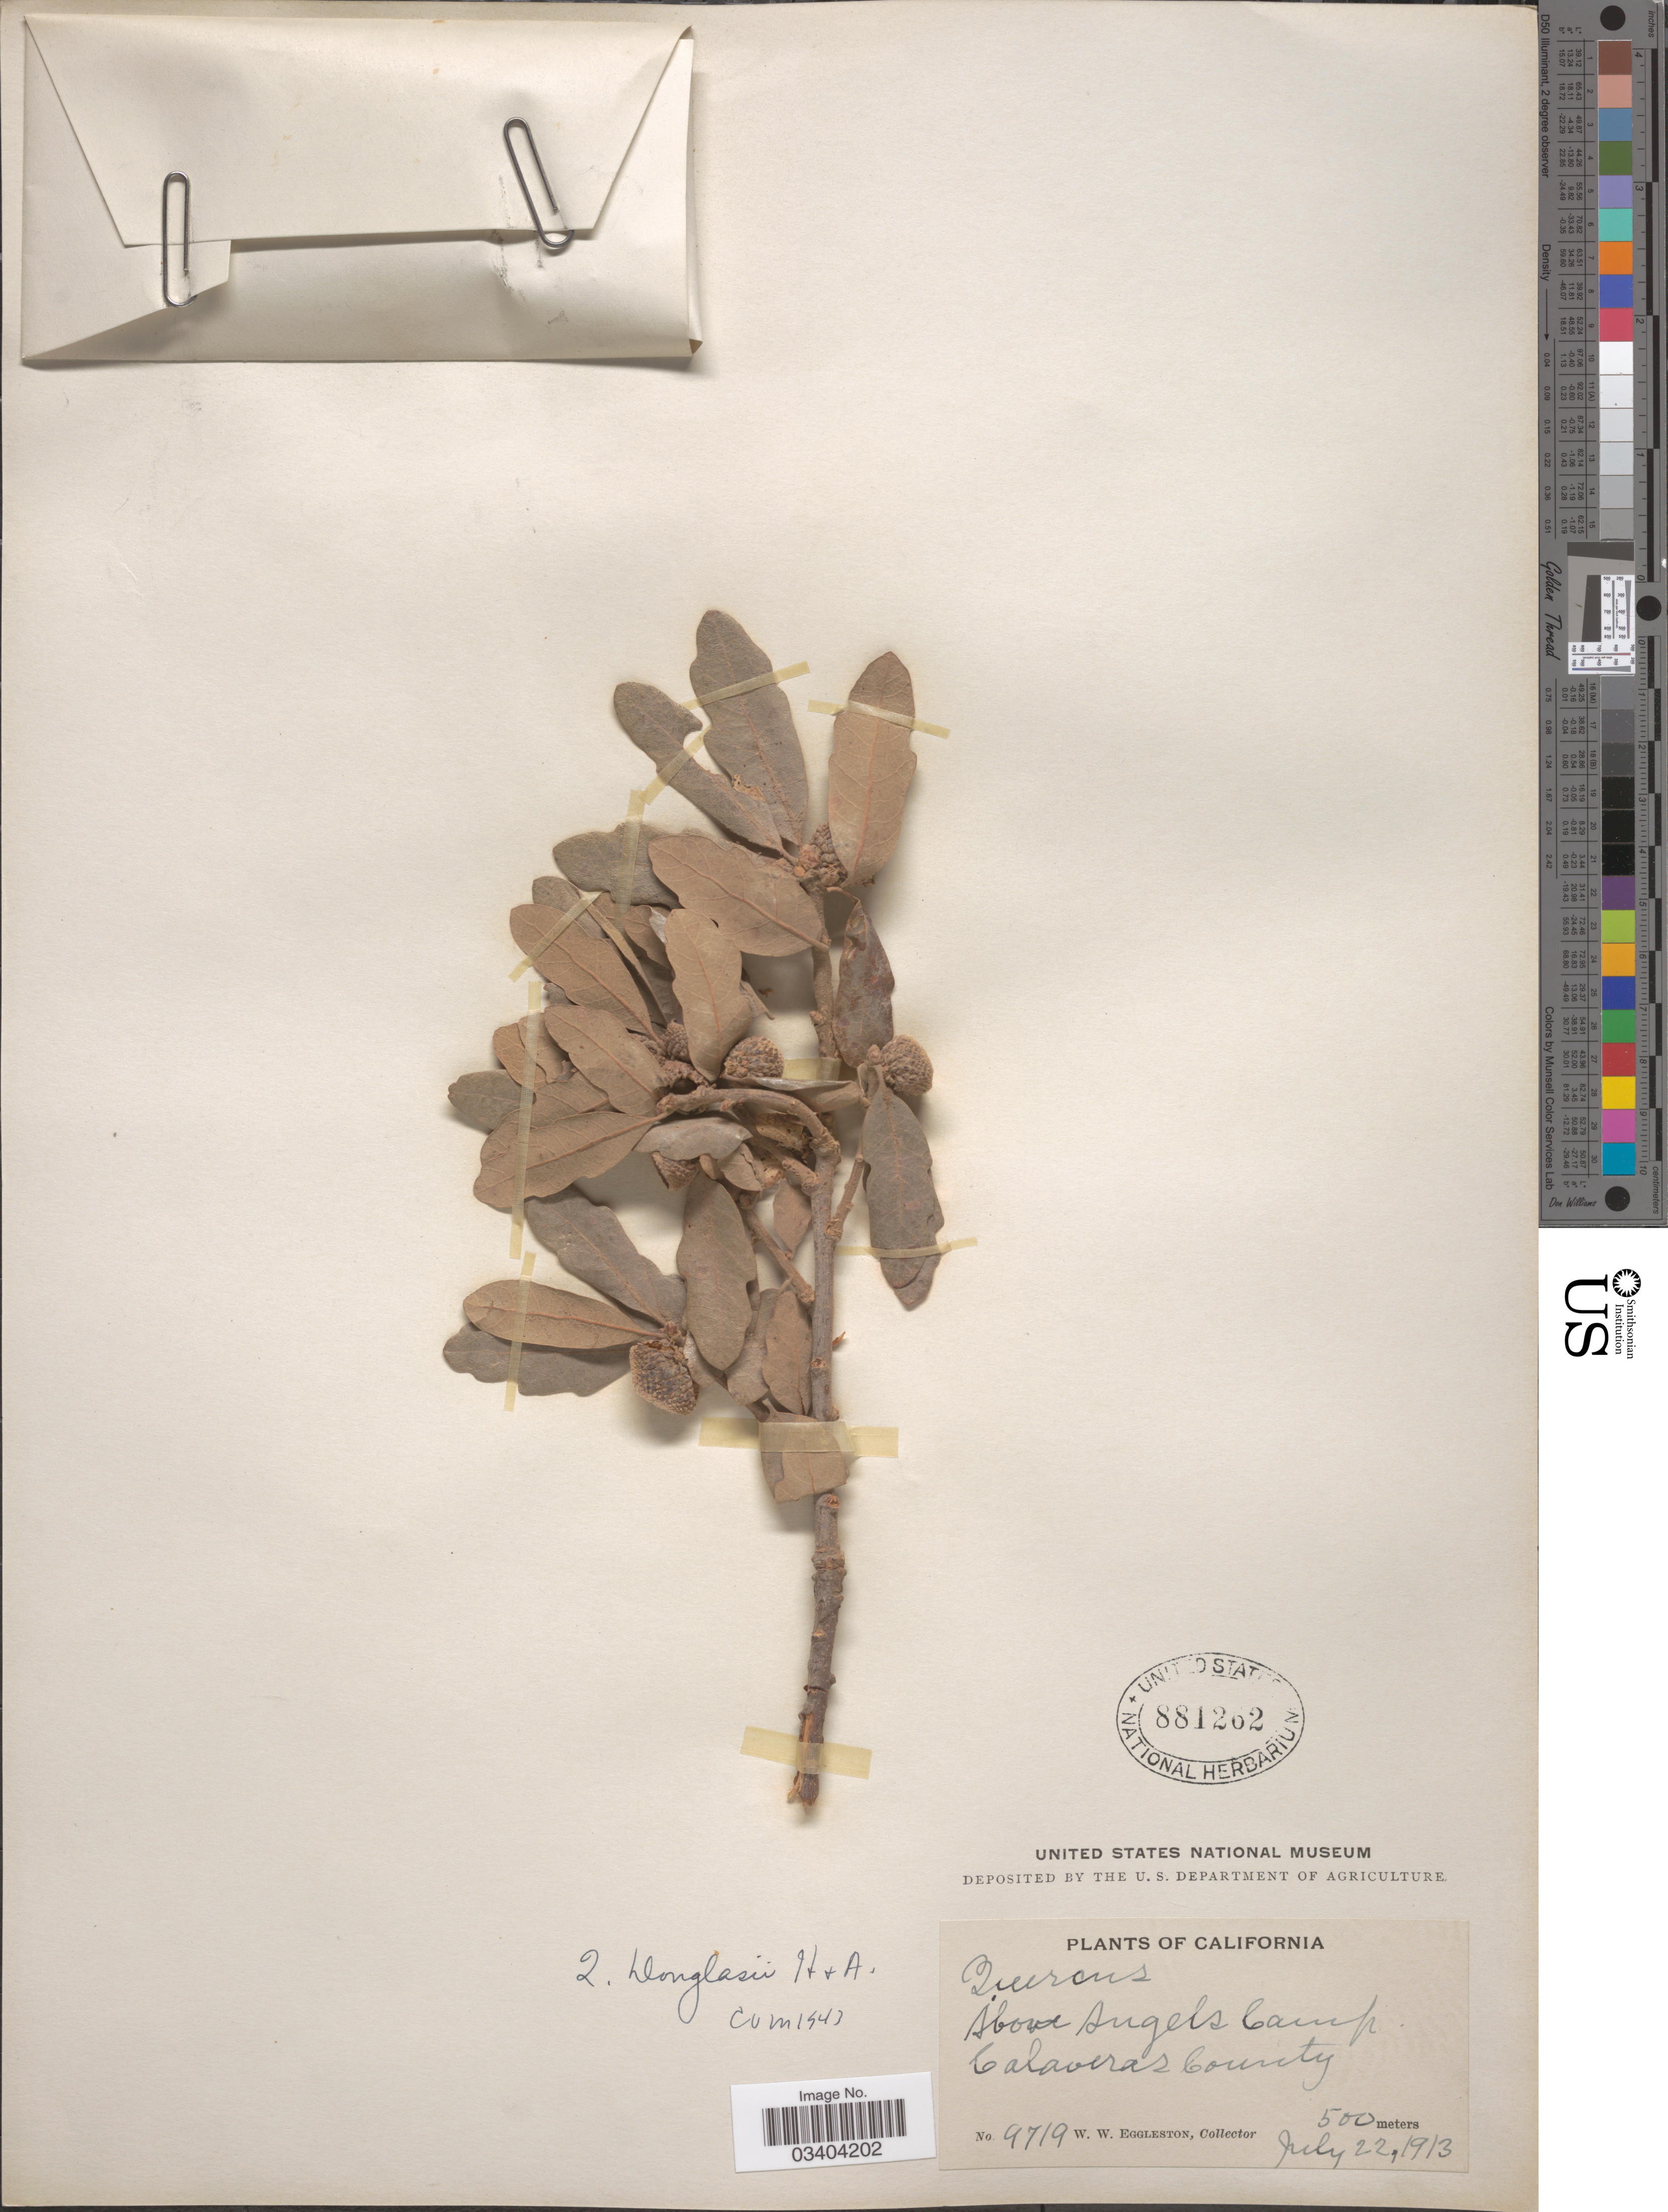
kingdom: Plantae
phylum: Tracheophyta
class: Magnoliopsida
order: Fagales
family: Fagaceae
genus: Quercus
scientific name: Quercus douglasii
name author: Hook. & Arn.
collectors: W. W. Eggleston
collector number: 9719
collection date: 1913-07-22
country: United States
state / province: California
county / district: Calaveras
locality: Above Angels Camp Calaveras County.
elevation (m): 500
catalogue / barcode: US 881262